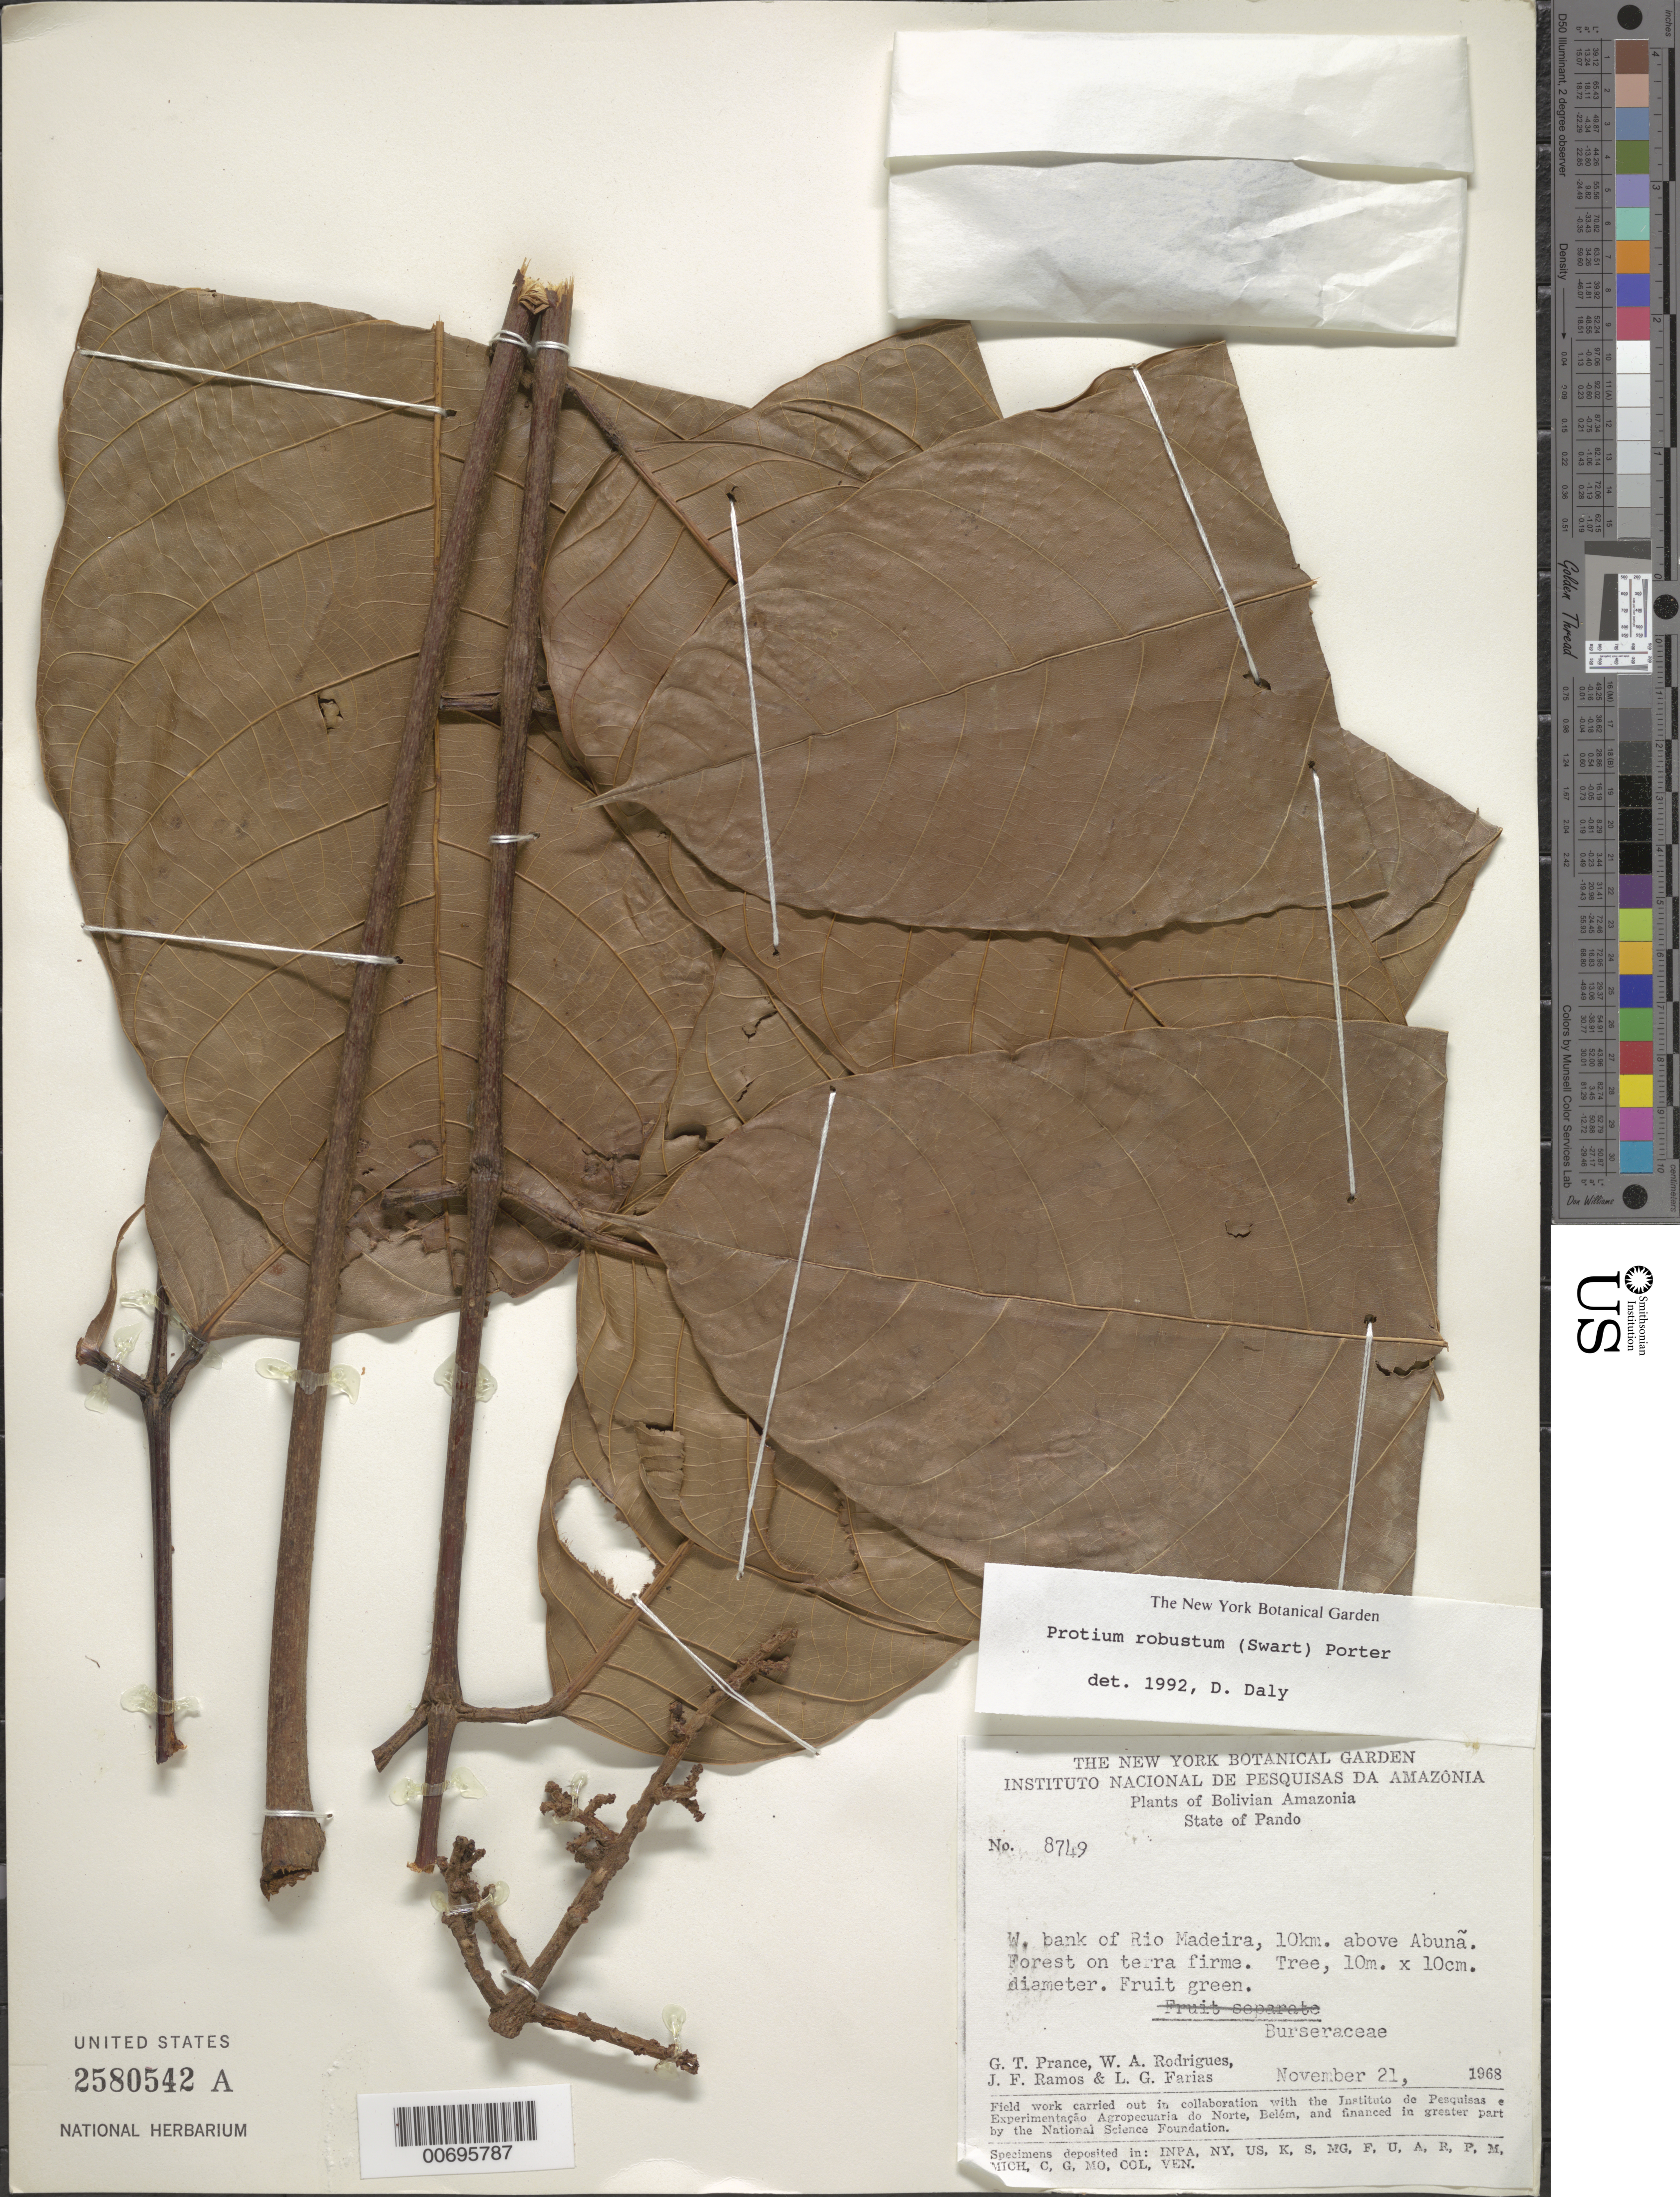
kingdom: Plantae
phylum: Tracheophyta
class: Magnoliopsida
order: Sapindales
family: Burseraceae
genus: Protium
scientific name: Protium robustum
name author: (Swart) D.M. Porter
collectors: G. T. Prance, W. A. Rodrigues, J. F. Ramos & L. G. Farias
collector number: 8749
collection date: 1968-11-21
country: Bolivia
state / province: Pando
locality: Bolivian Amazonia. W. bank of Rio Madeira, 10km. above Abuña. Forest on terra firme.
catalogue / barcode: US 2580542A